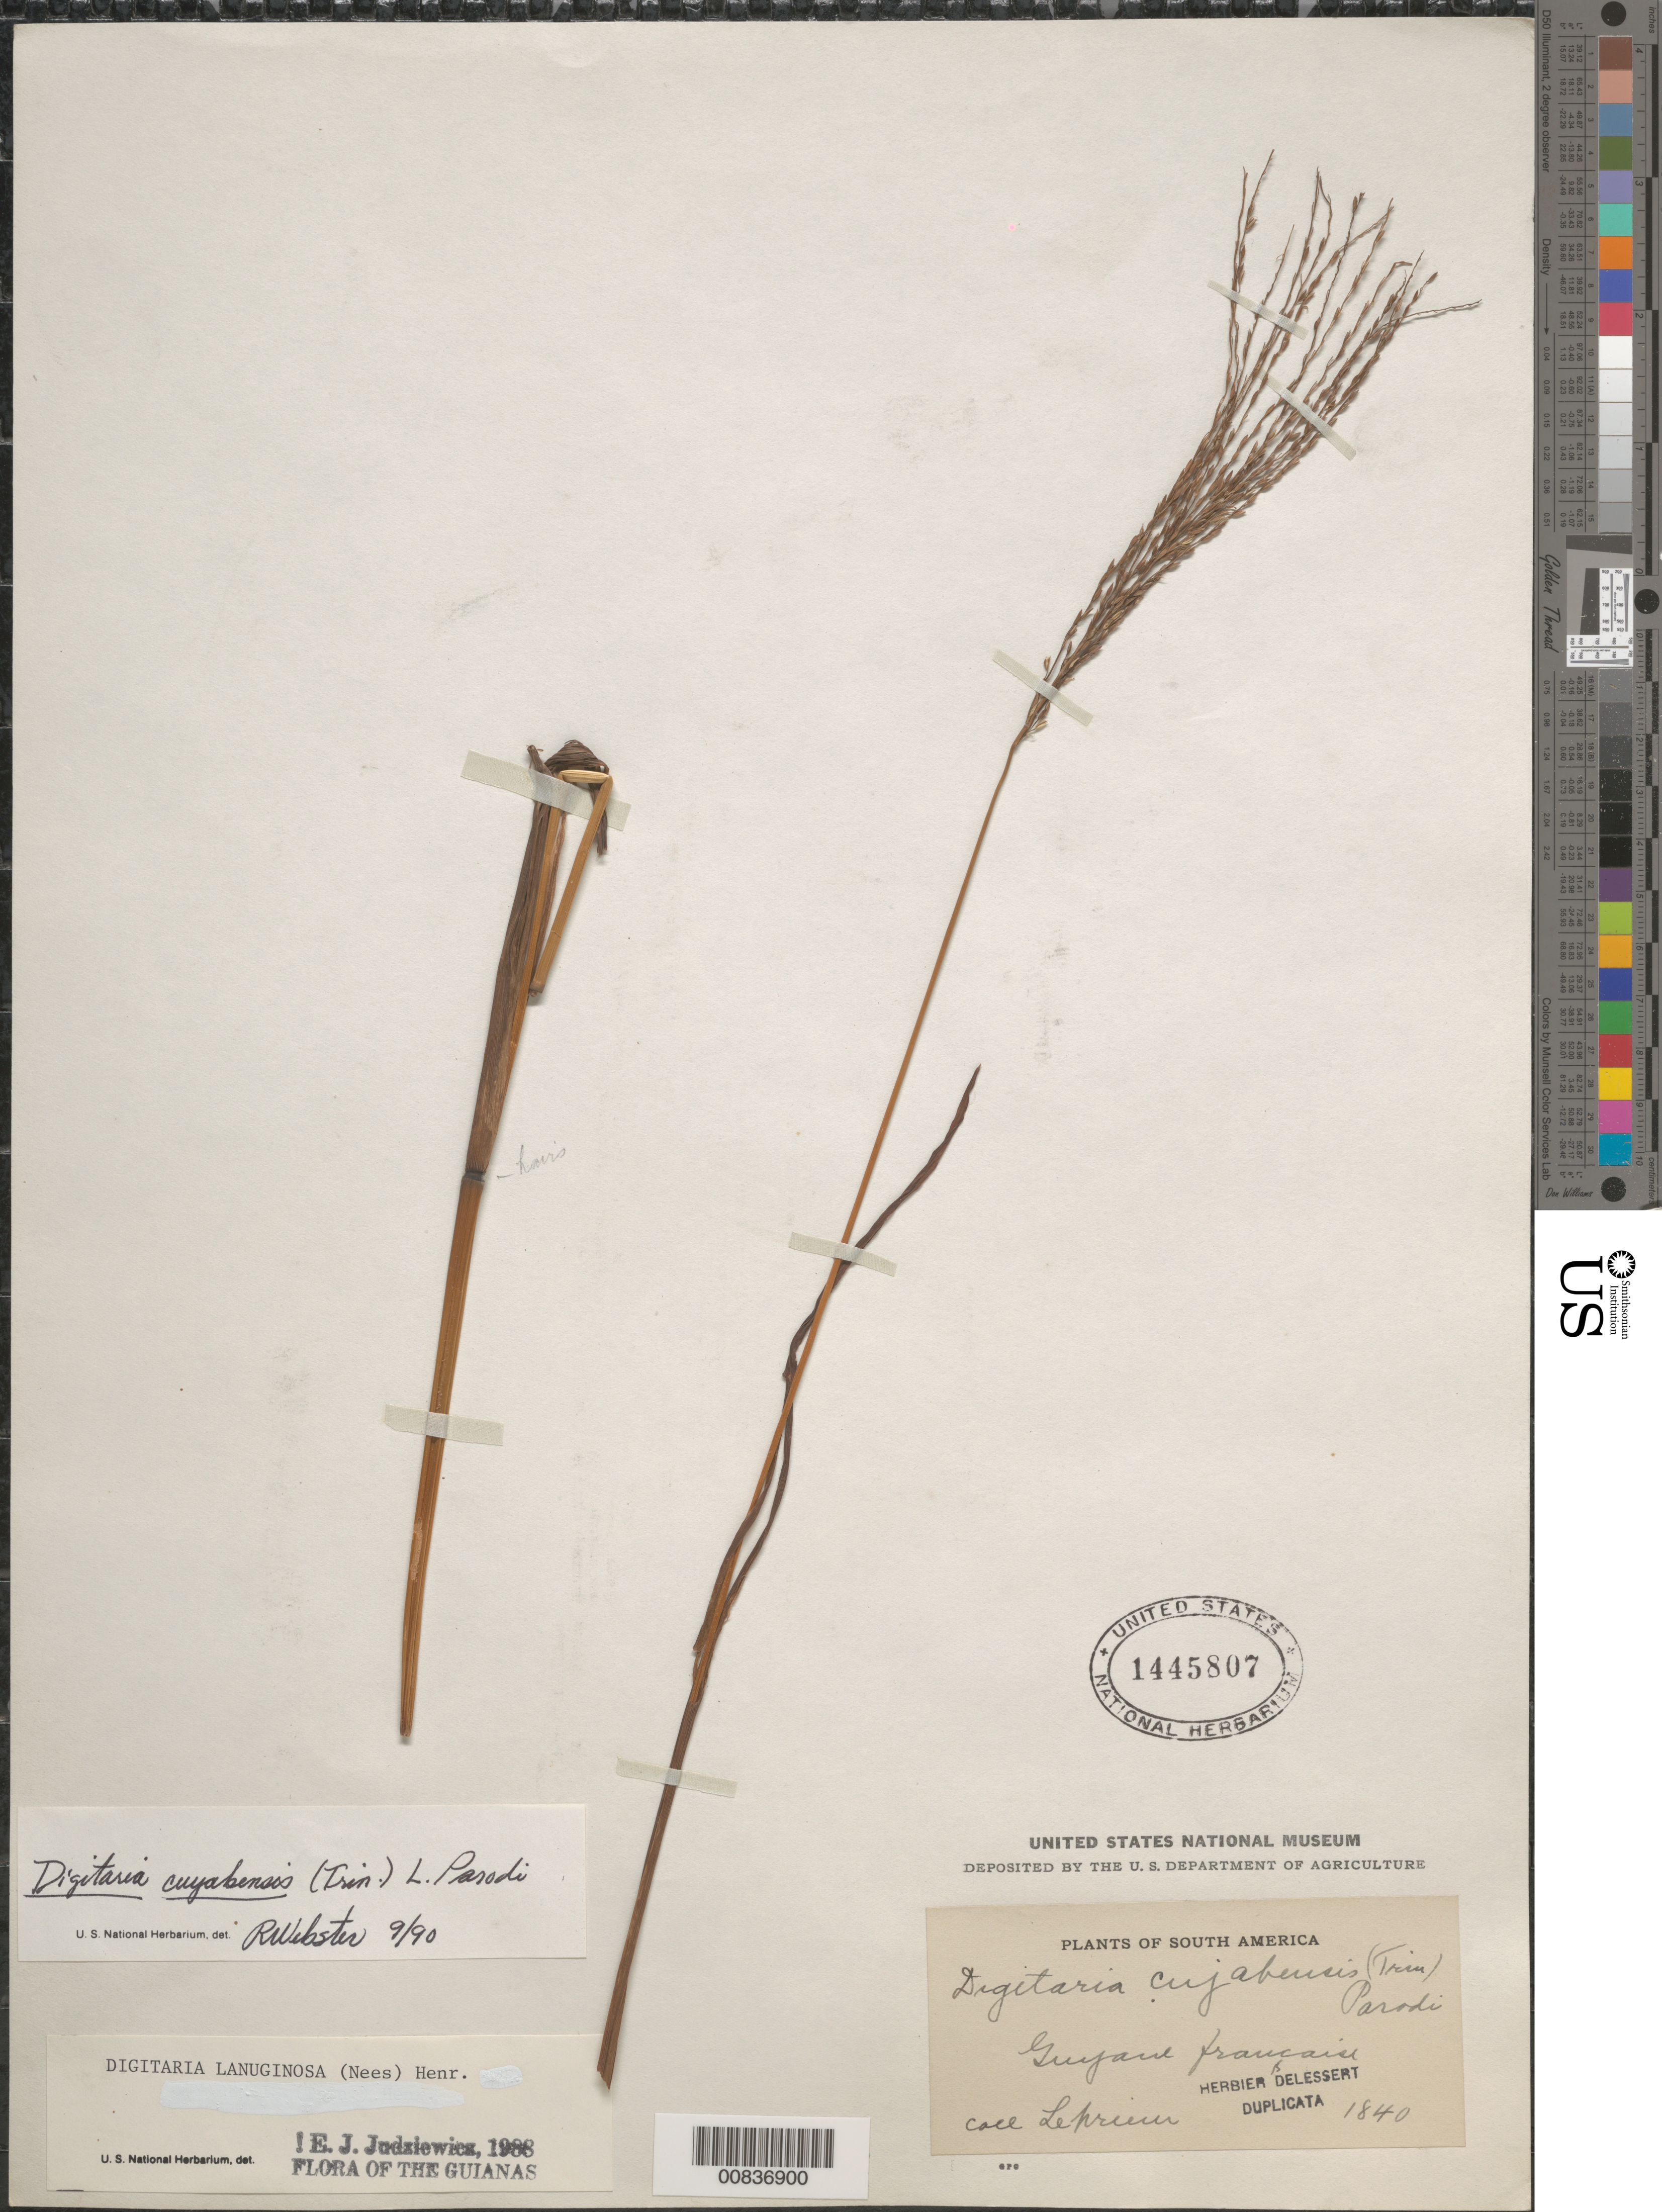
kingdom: Plantae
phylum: Tracheophyta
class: Liliopsida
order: Poales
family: Poaceae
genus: Digitaria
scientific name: Digitaria cuyabensis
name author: (Trin.) Parodi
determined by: Webster, R. G.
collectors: F. M. R. Leprieur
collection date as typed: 1840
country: French Guiana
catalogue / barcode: US 1445807